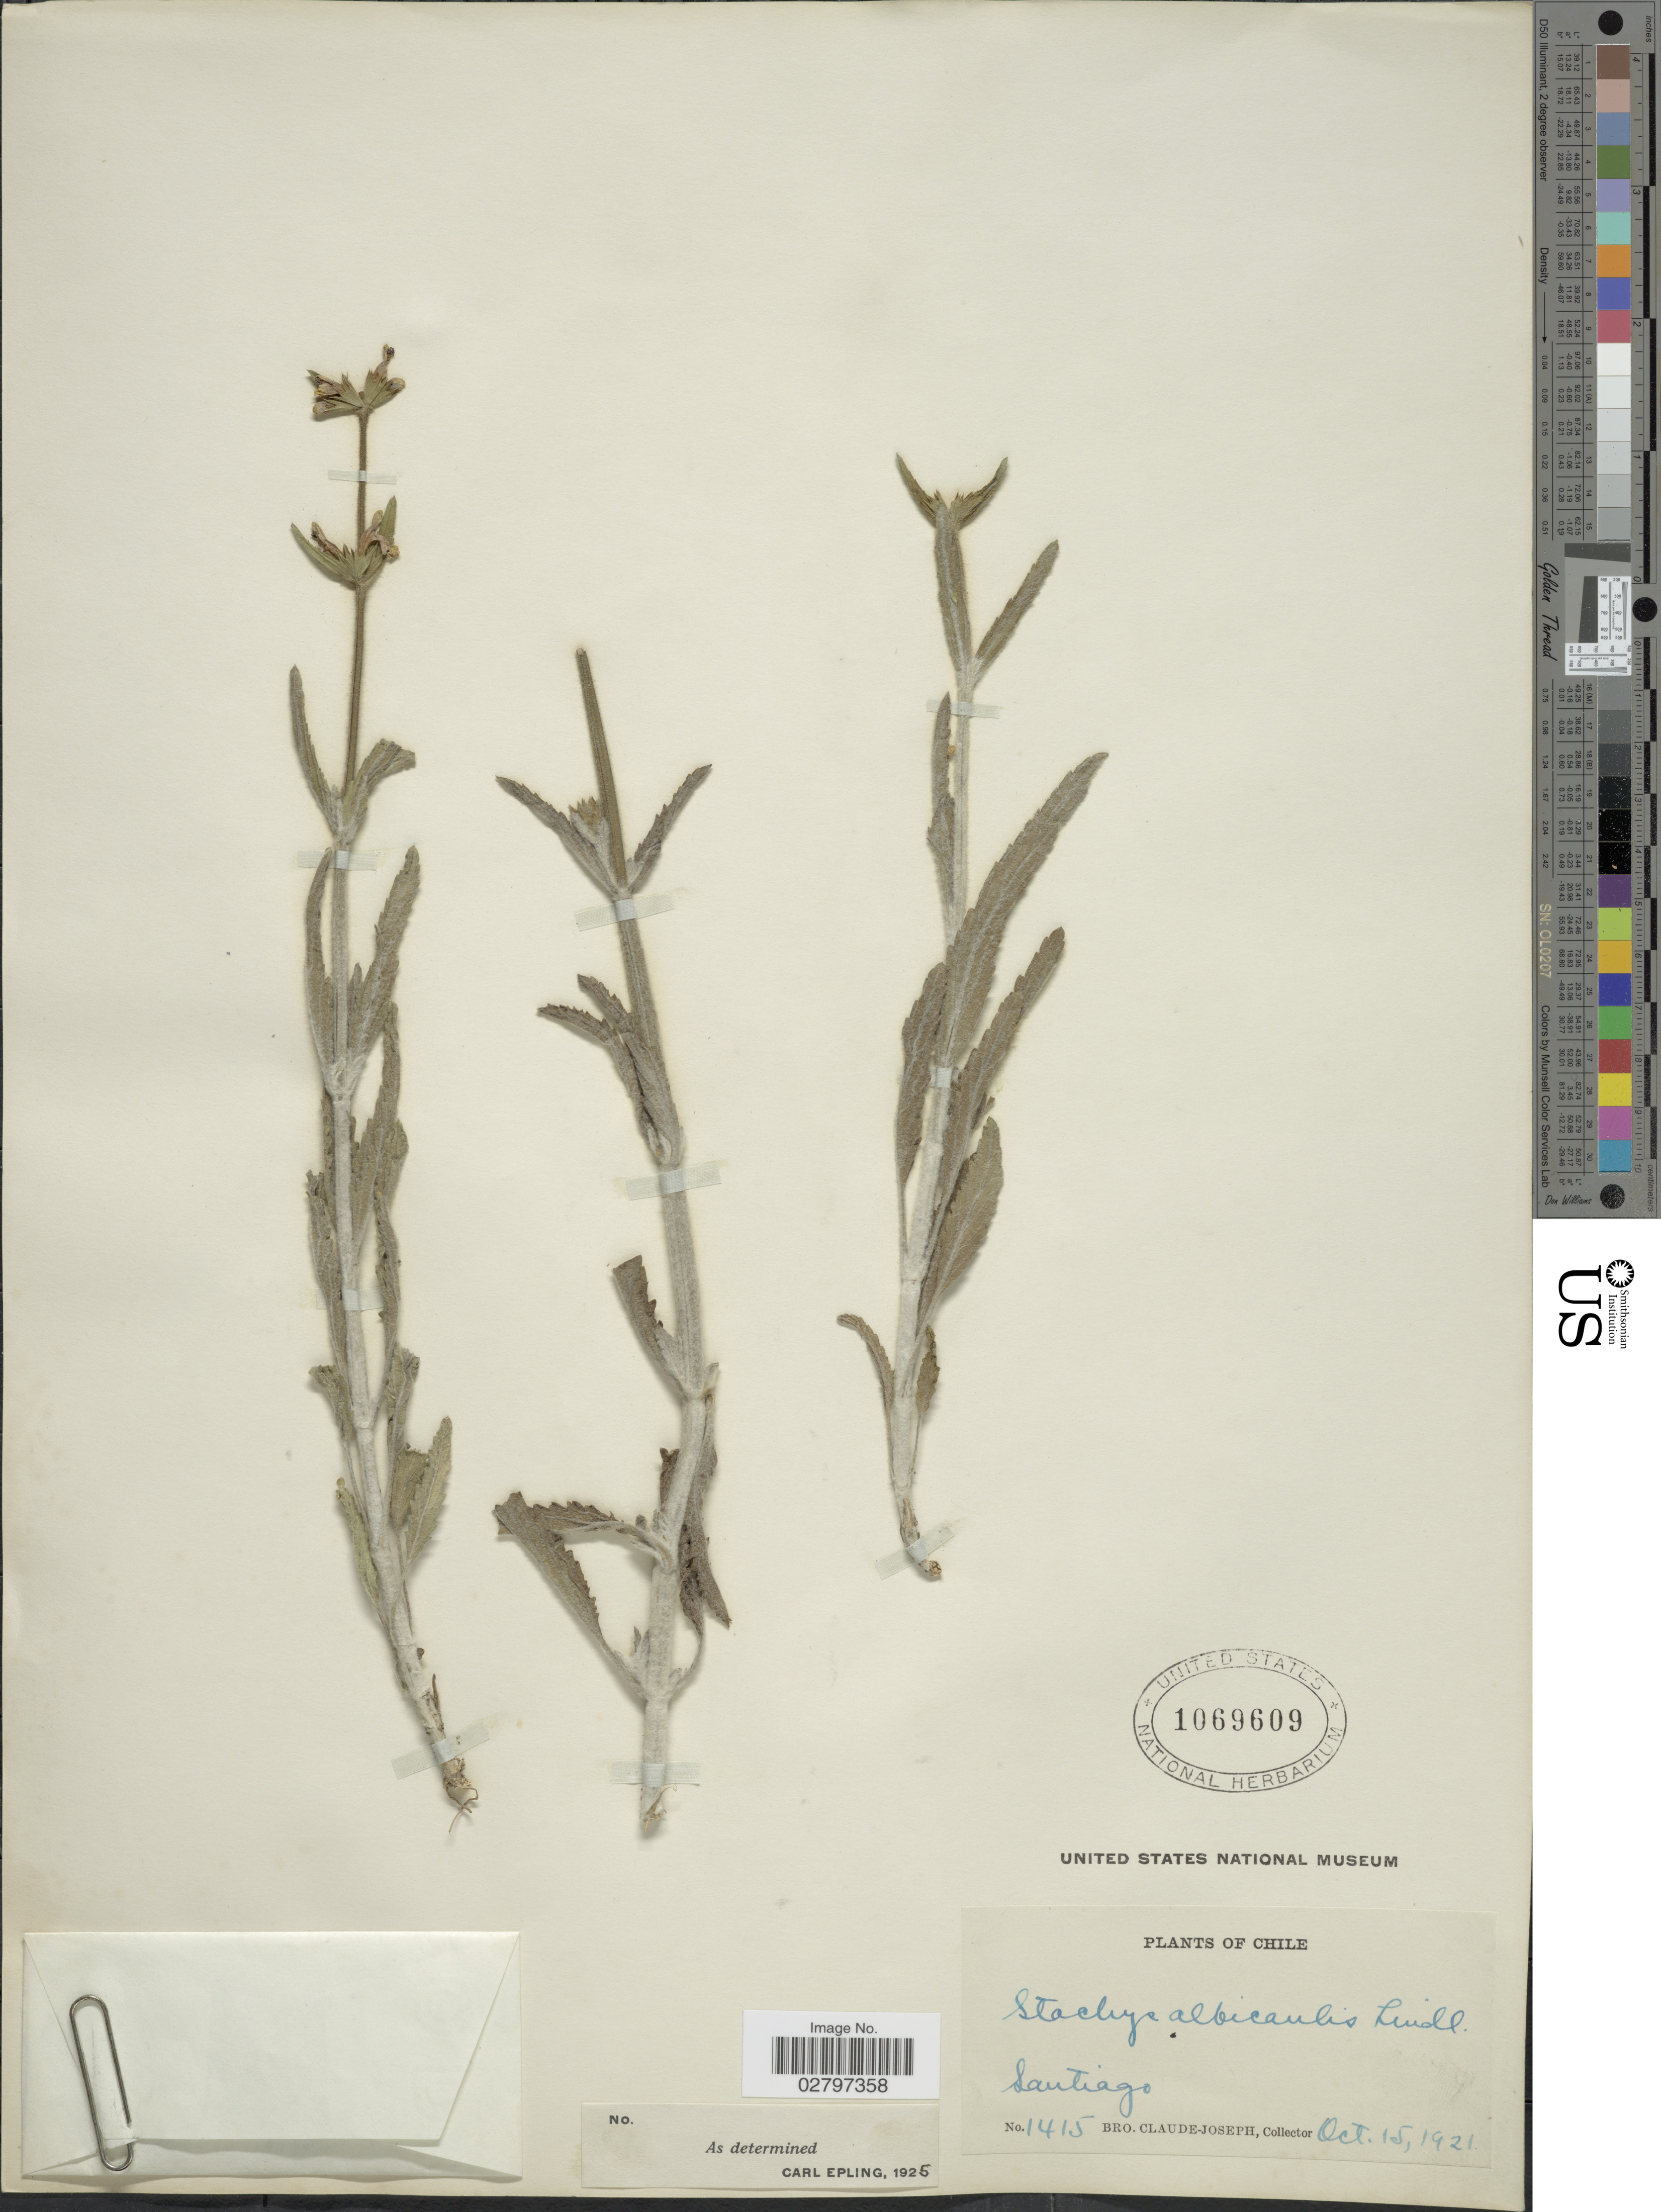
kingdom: Plantae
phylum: Tracheophyta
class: Magnoliopsida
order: Lamiales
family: Lamiaceae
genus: Stachys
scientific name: Stachys albicaulis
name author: Lindl.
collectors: Bro. Claude-Joseph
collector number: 1415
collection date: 1921-10-15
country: Chile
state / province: Región Metropolitana (RM)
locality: Santiago.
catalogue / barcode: US 1069609